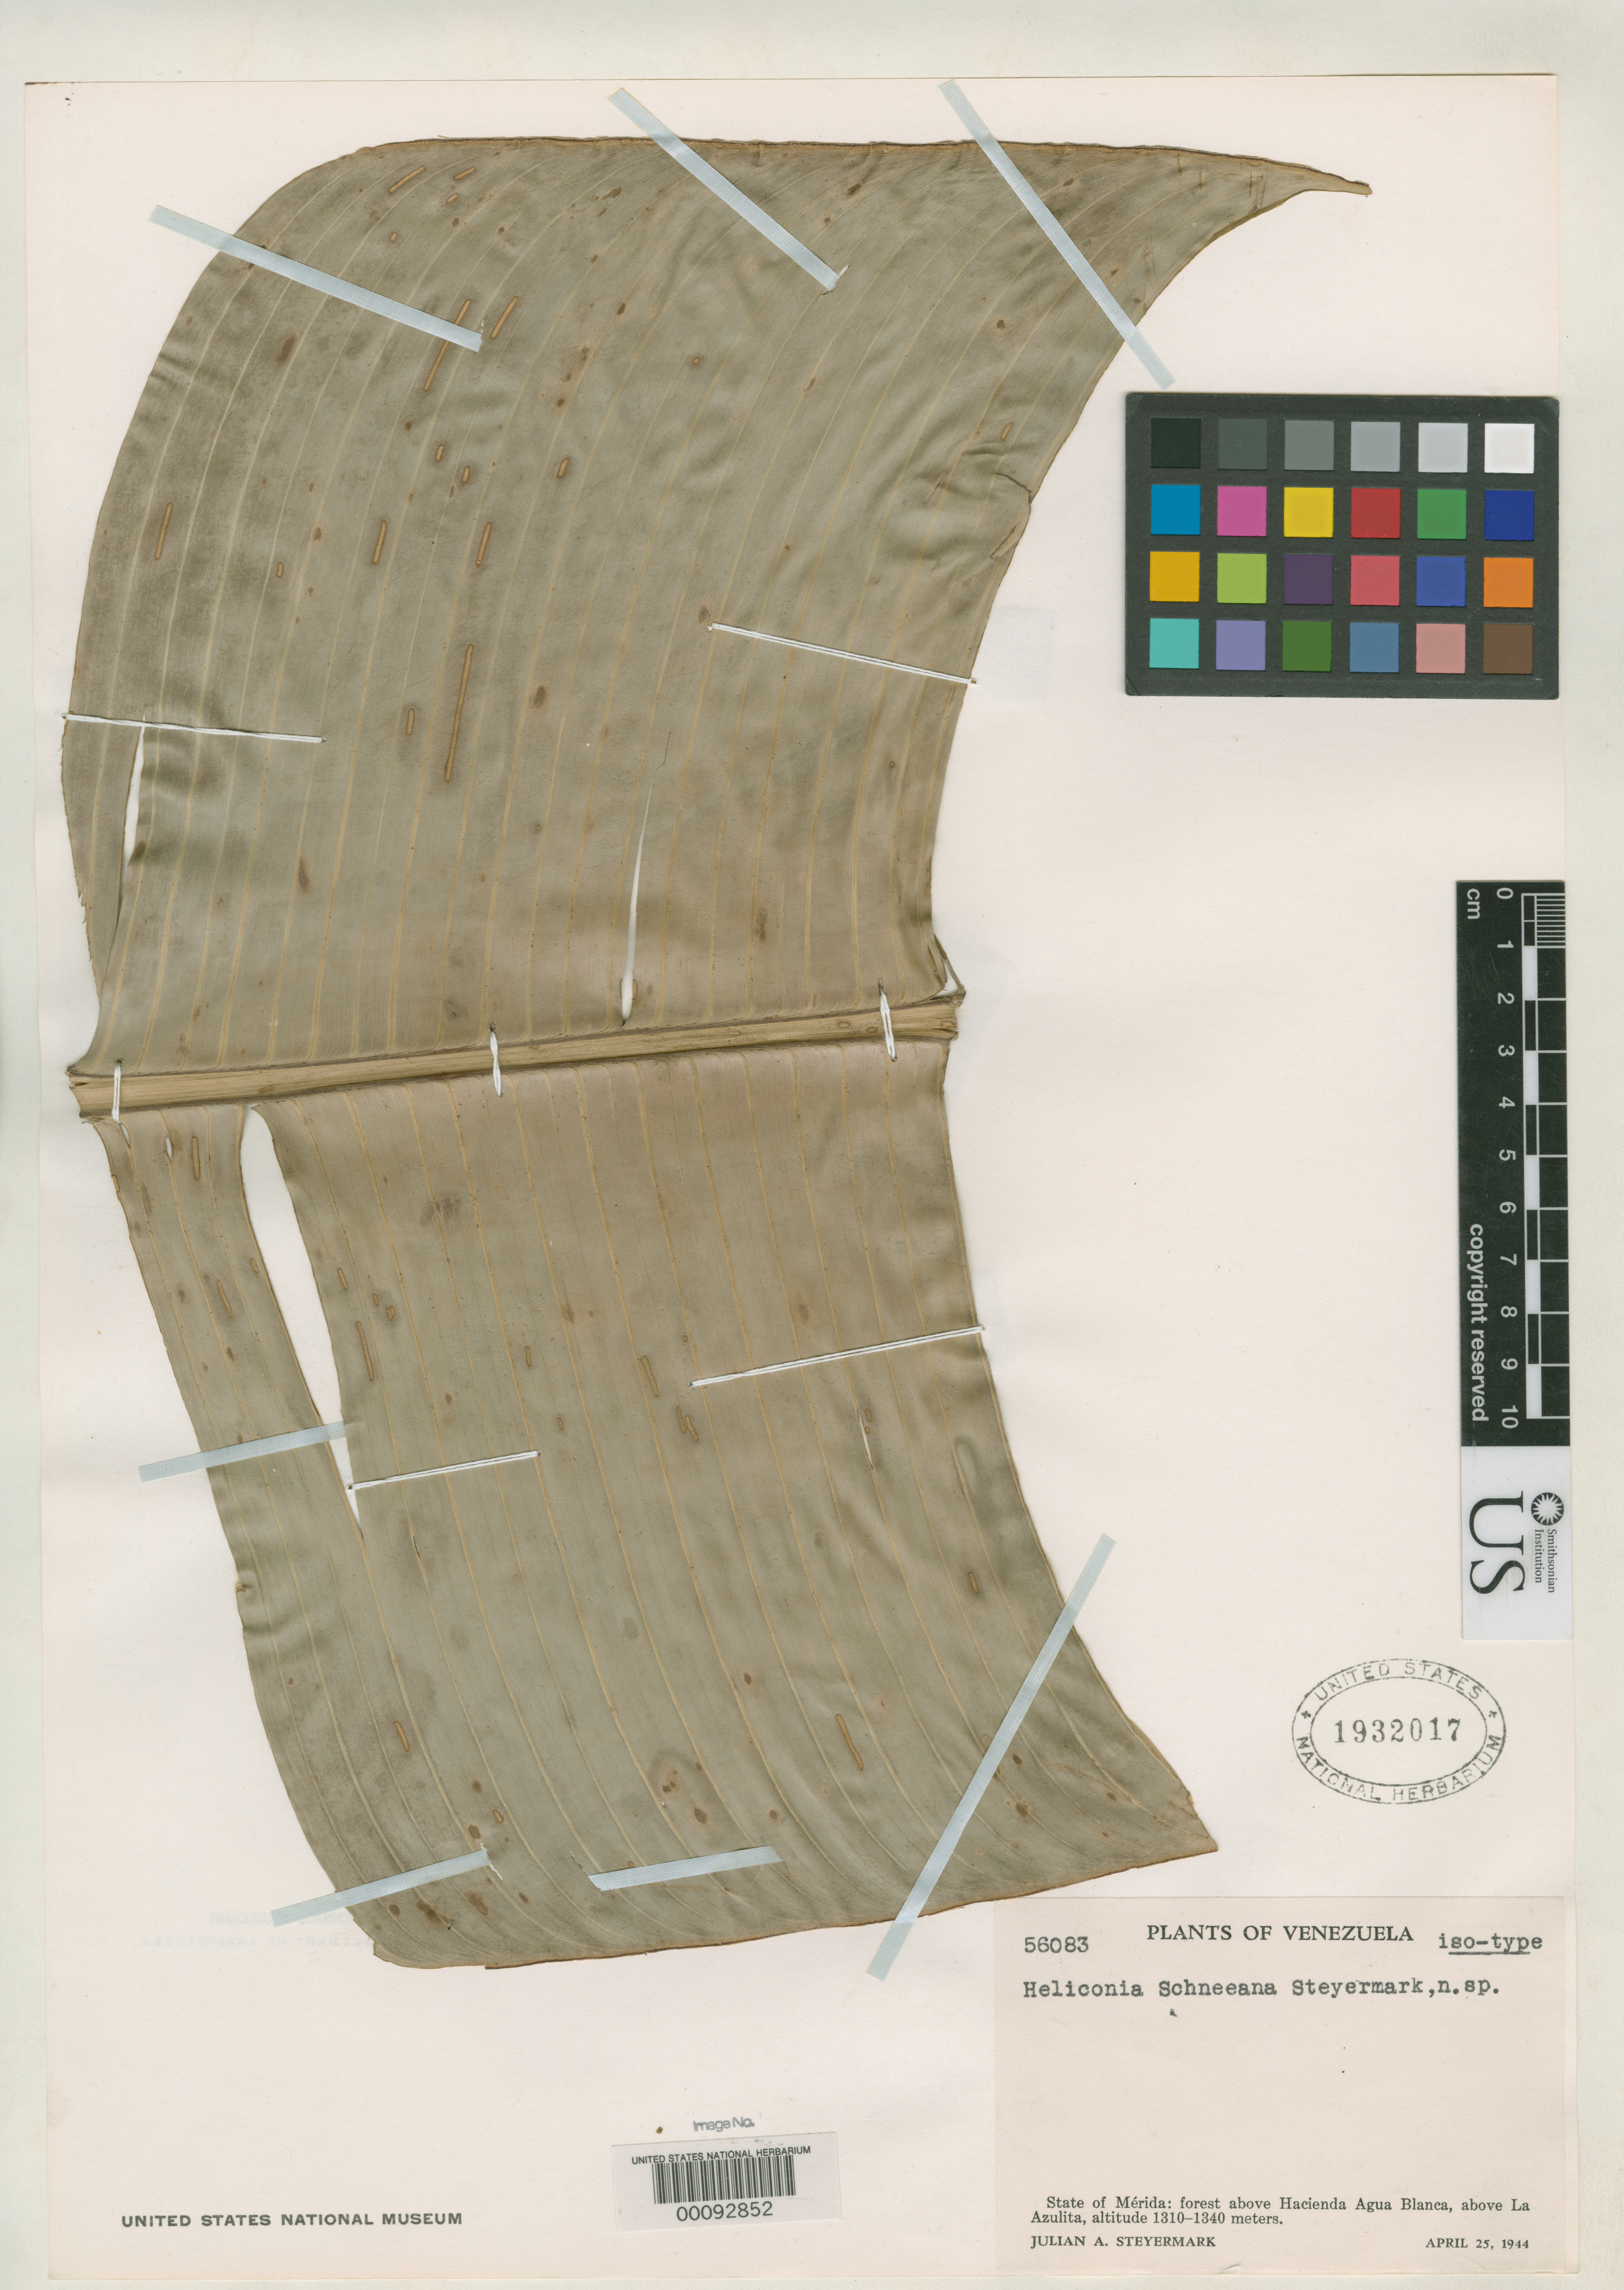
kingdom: Plantae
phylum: Tracheophyta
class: Liliopsida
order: Zingiberales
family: Heliconiaceae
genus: Heliconia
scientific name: Heliconia schneeana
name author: Steyerm.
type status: Isotype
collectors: J. Steyermark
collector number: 56083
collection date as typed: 25 Apr 1944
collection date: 1944-04-25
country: Venezuela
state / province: Mérida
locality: Above Hacienda Agua Blanca, above La Azulita.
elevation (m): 1310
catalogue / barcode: US 1932017